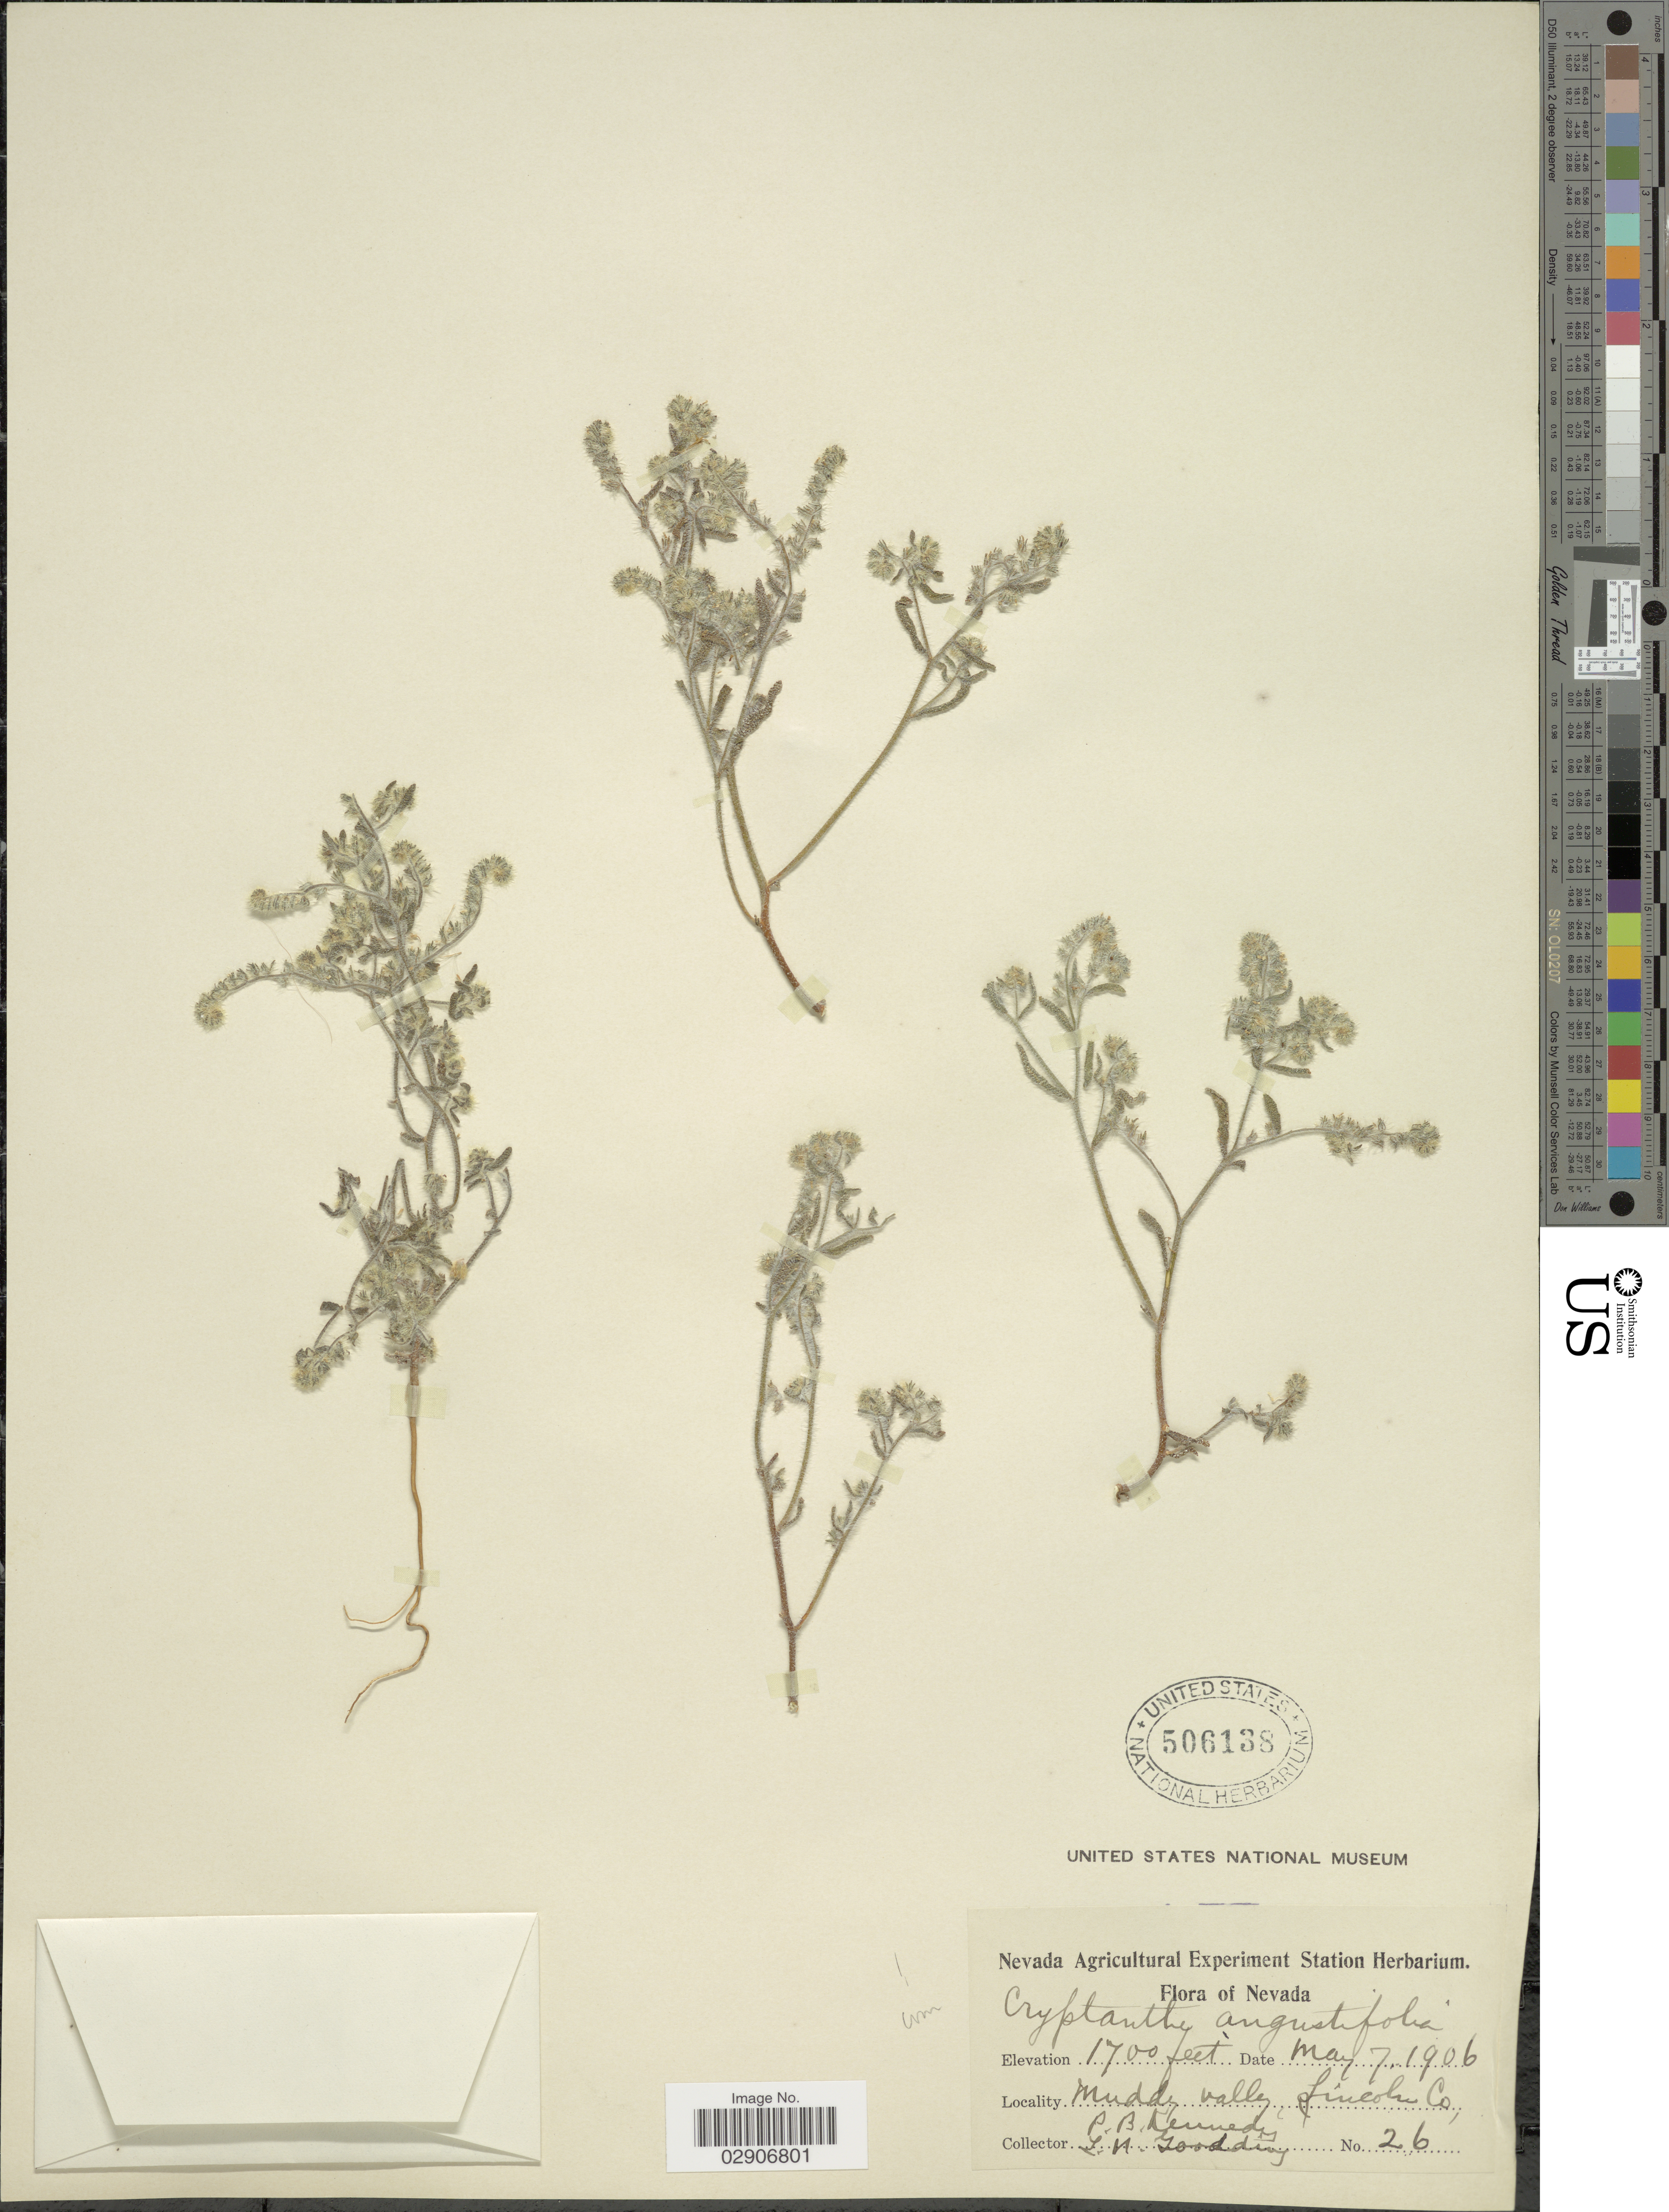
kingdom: Plantae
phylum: Tracheophyta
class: Magnoliopsida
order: Boraginales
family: Boraginaceae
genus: Cryptantha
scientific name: Cryptantha angustifolia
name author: (Torr.) Greene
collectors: P. B. Kennedy & L. N. Goodding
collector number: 26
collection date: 1906-05-07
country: United States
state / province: Nevada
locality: Muddy Valley, Lincoln Co.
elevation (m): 518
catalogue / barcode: US 506138